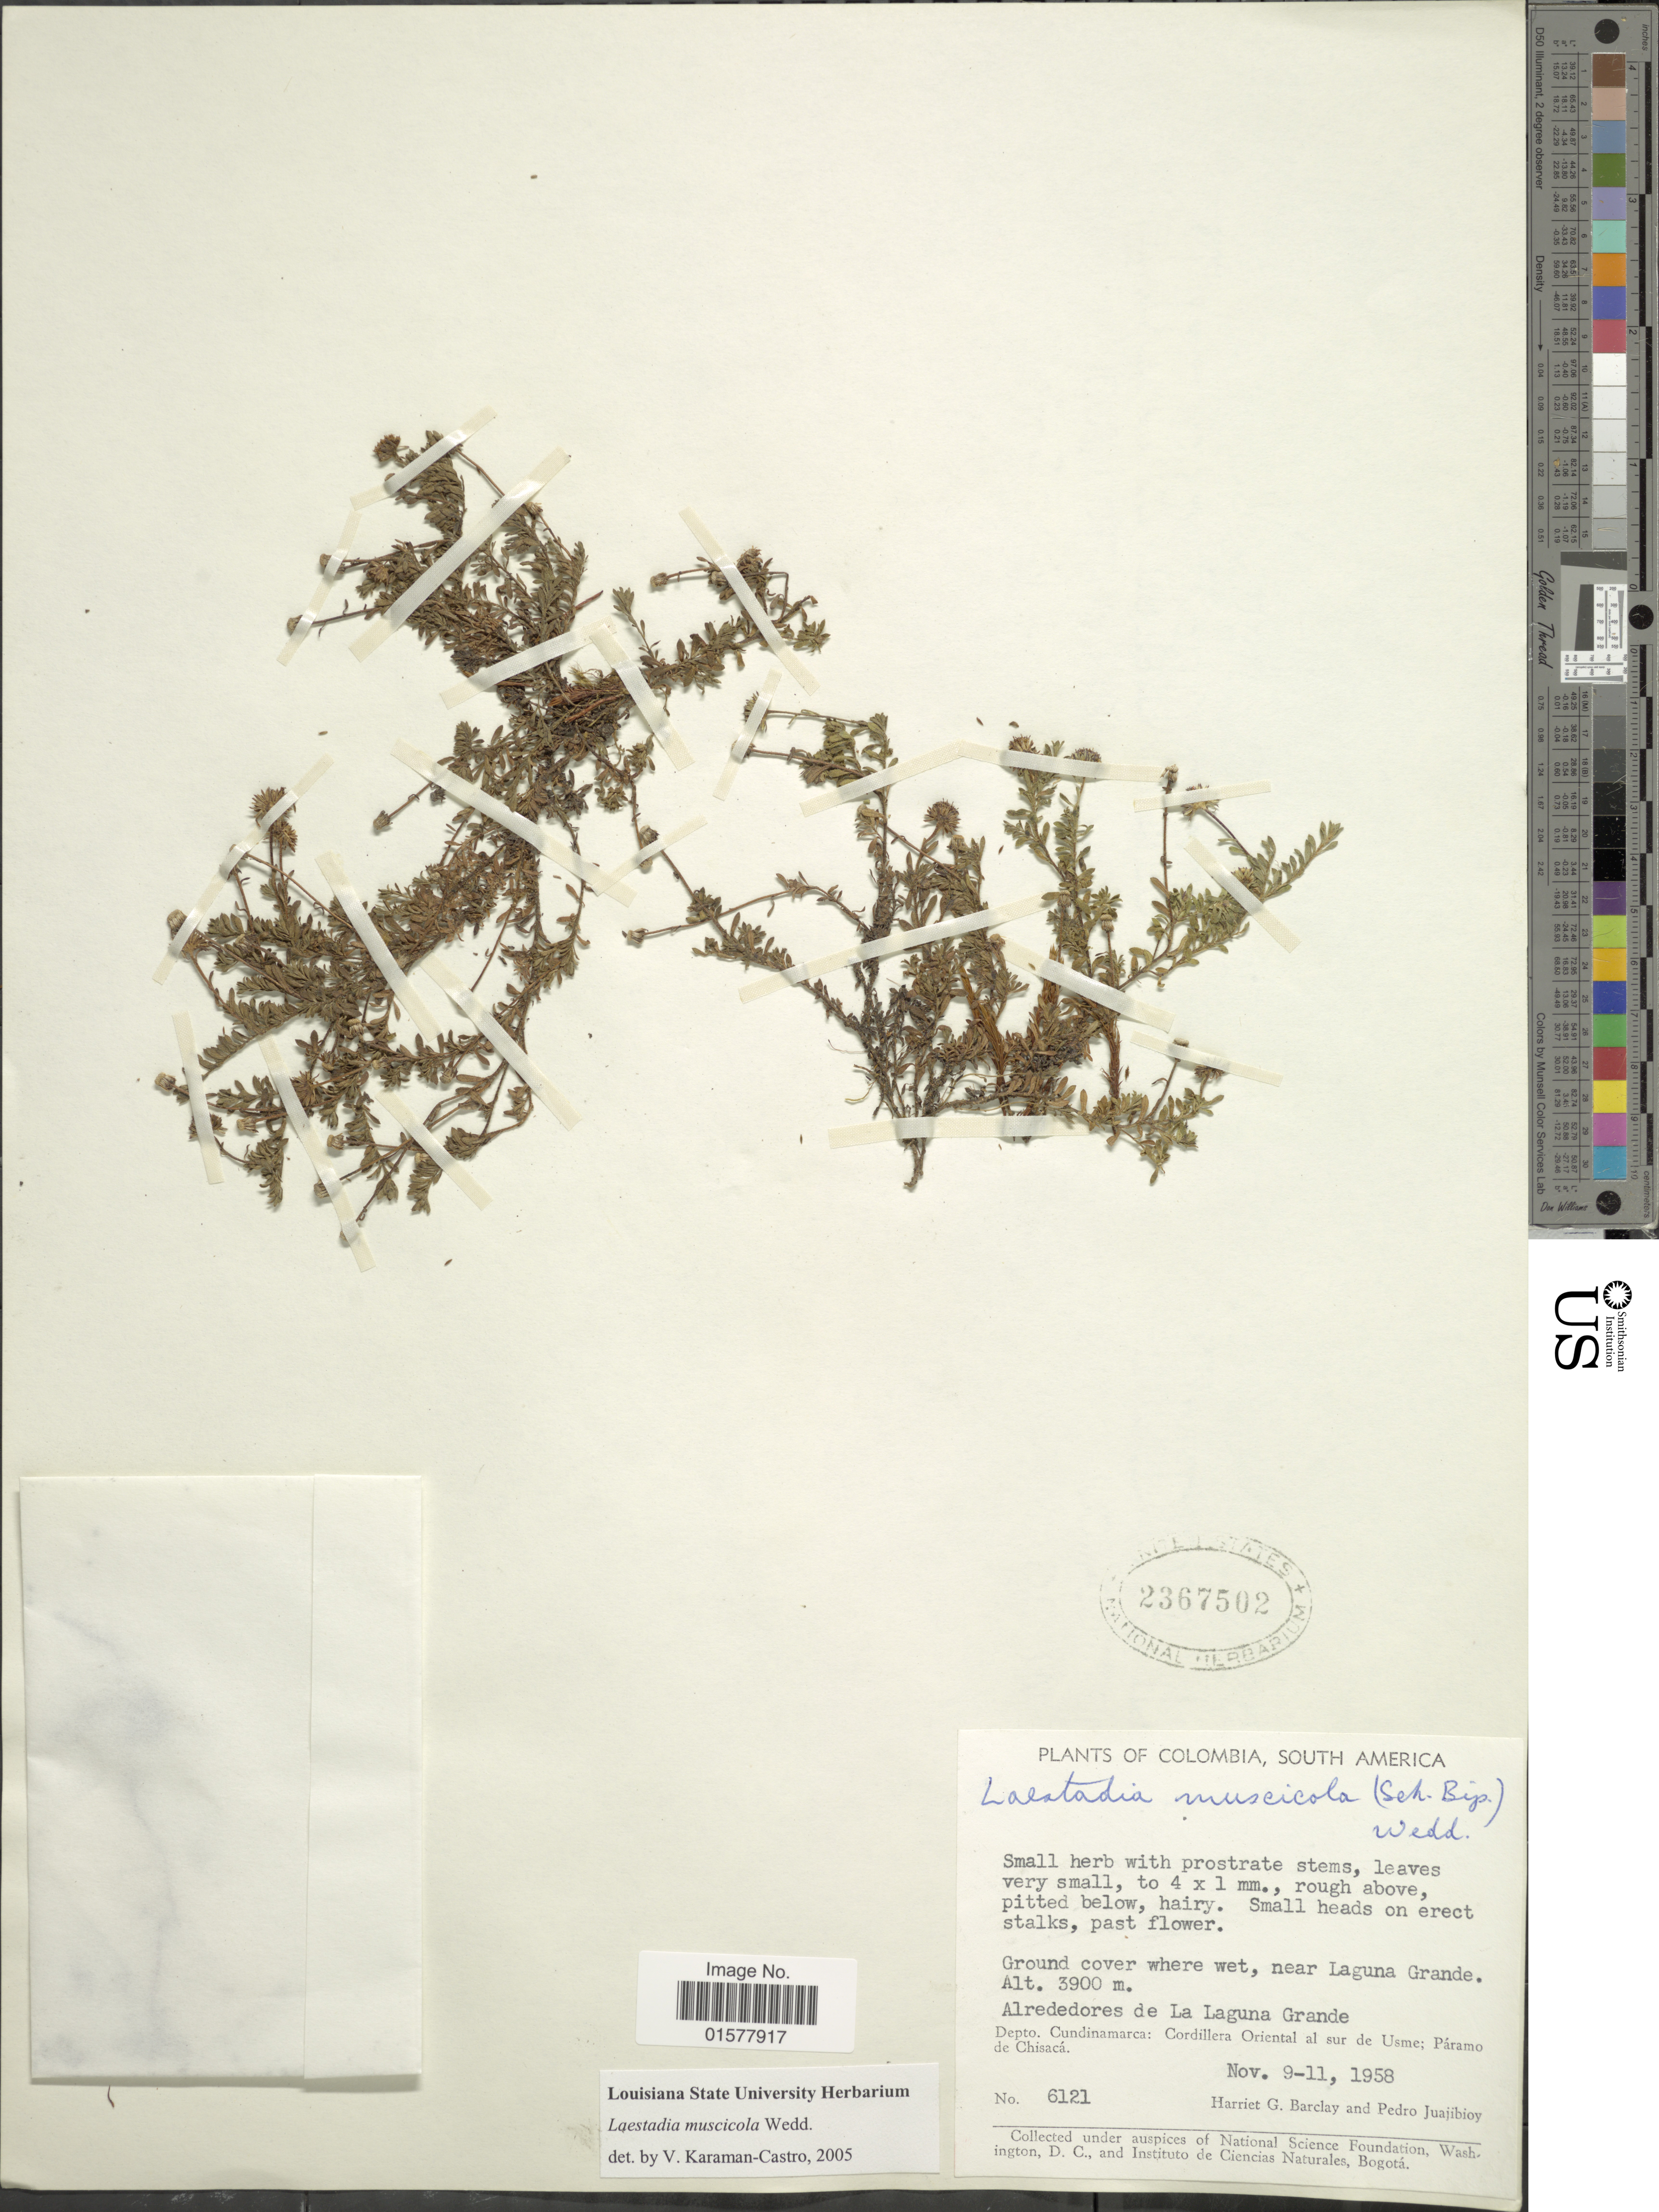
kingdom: Plantae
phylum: Tracheophyta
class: Magnoliopsida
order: Asterales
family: Asteraceae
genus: Laestadia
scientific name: Laestadia muscicola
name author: Wedd.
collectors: H. G. Barclay & P. Juajibioy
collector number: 6121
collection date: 1958-11-09/1958-11-11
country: Colombia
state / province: Cundinamarca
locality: Ground cover where wet, near Laguna Grande, Alrededor de La Laguna Grande, Depto. Cundinamarca: Cordillera Oriental al sur de Usme; Paramo de Chisaca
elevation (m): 3900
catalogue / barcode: US 2367502